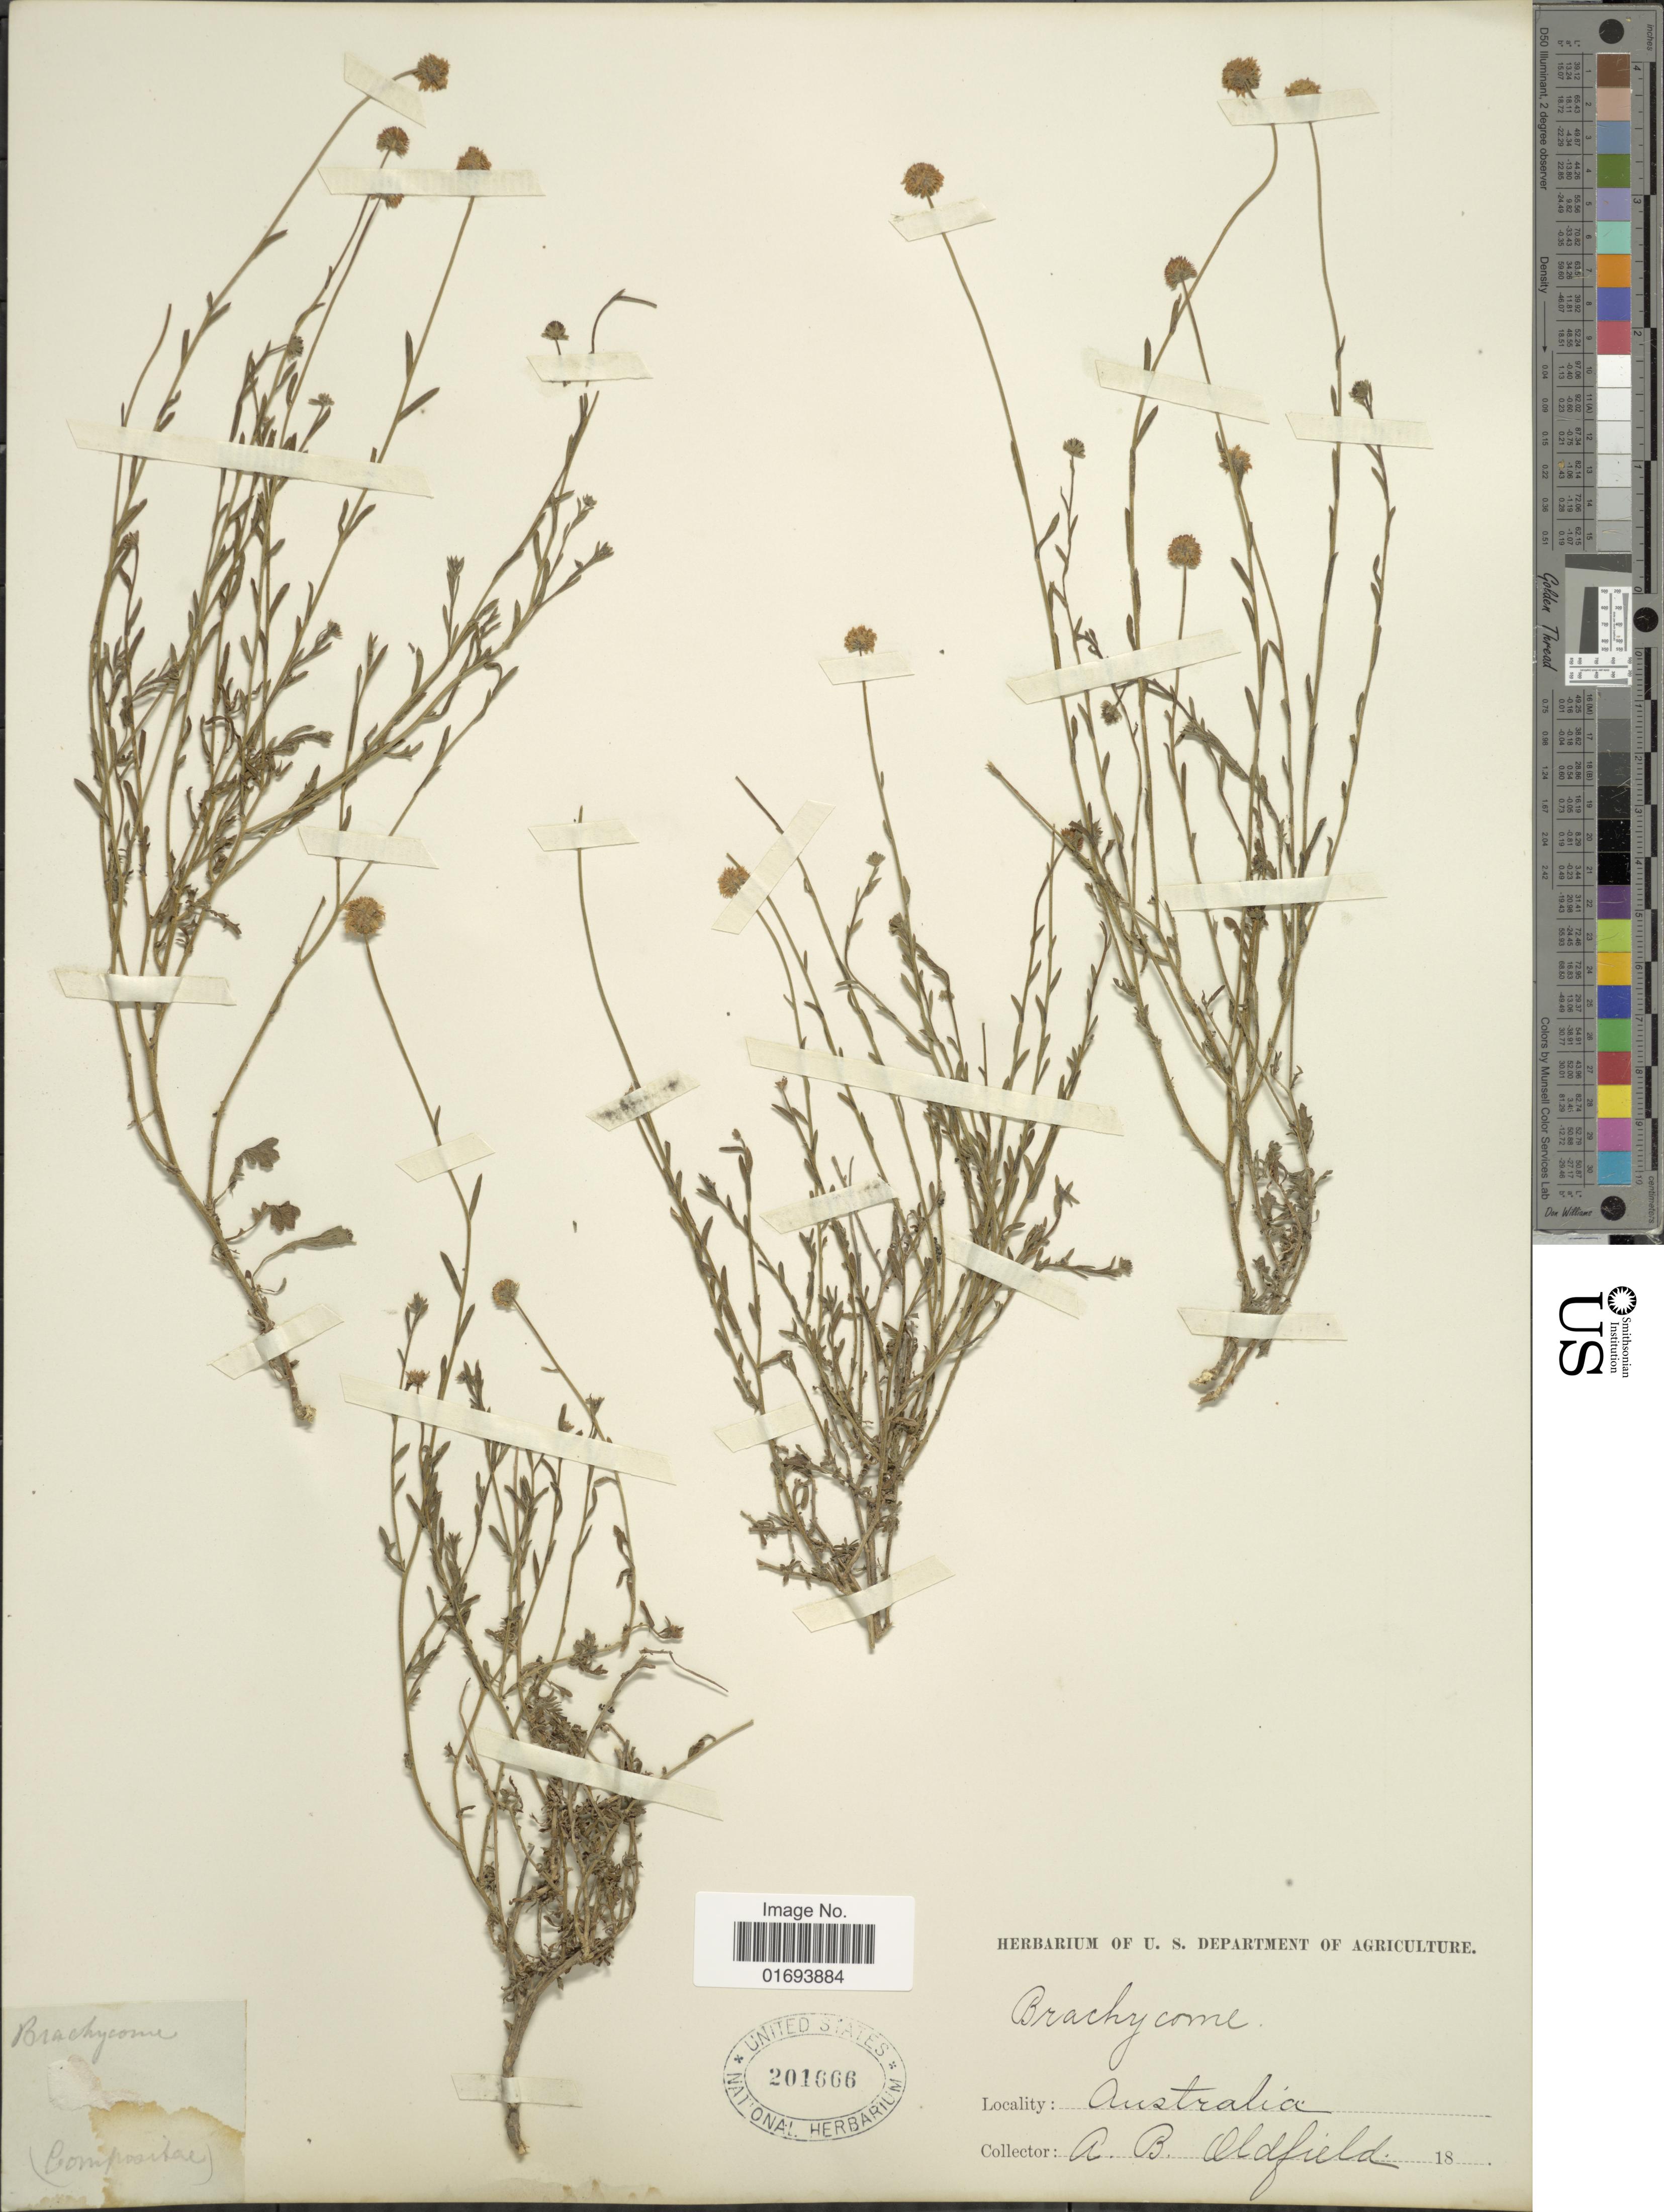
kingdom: Plantae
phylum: Tracheophyta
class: Magnoliopsida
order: Asterales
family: Asteraceae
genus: Brachyscome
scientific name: Brachyscome sp.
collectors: A. Oldfield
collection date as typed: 18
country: Australia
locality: Australia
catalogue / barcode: US 201666